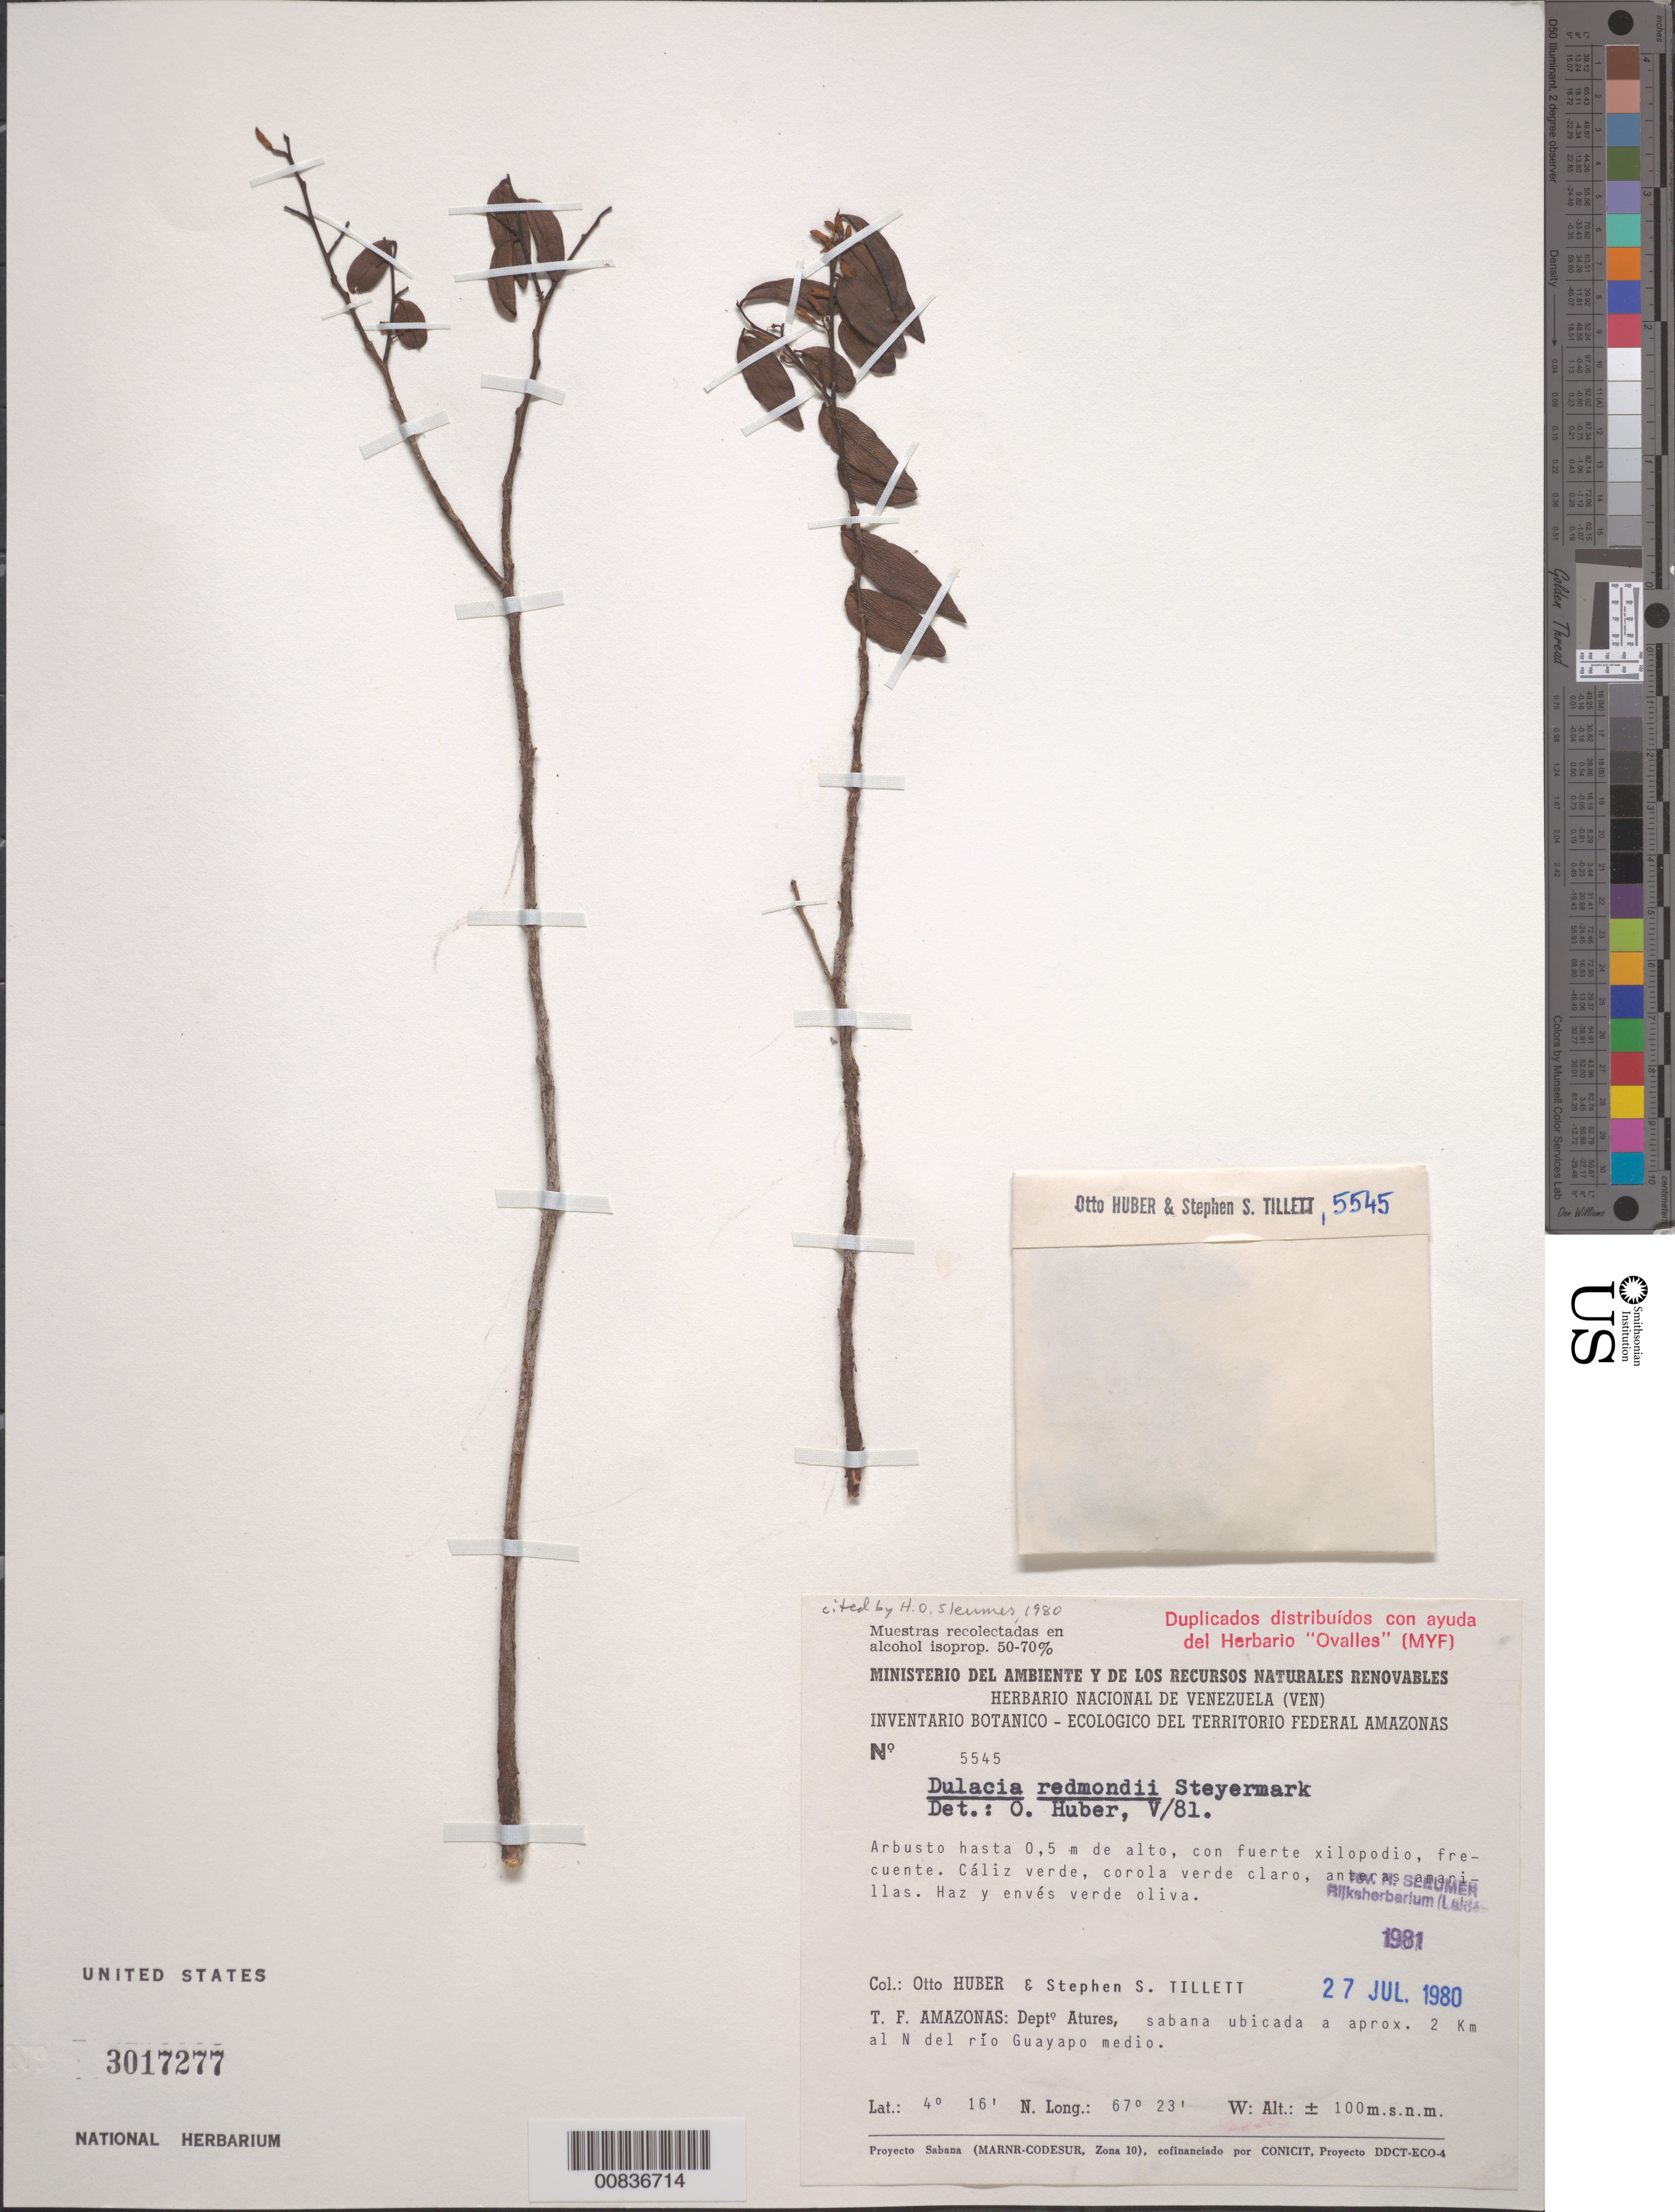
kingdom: Plantae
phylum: Tracheophyta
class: Magnoliopsida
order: Santalales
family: Olacaceae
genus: Dulacia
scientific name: Dulacia redmondii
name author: Steyerm.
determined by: Sleumer, H. O.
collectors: O. Huber & S. S. Tillett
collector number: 5545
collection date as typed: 27-Jul-80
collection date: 1980-07-27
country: Venezuela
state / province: Amazonas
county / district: Atures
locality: Río Guayapo medio, a unos 2 km al N del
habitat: Sabana ubicada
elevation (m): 100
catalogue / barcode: US 3017277